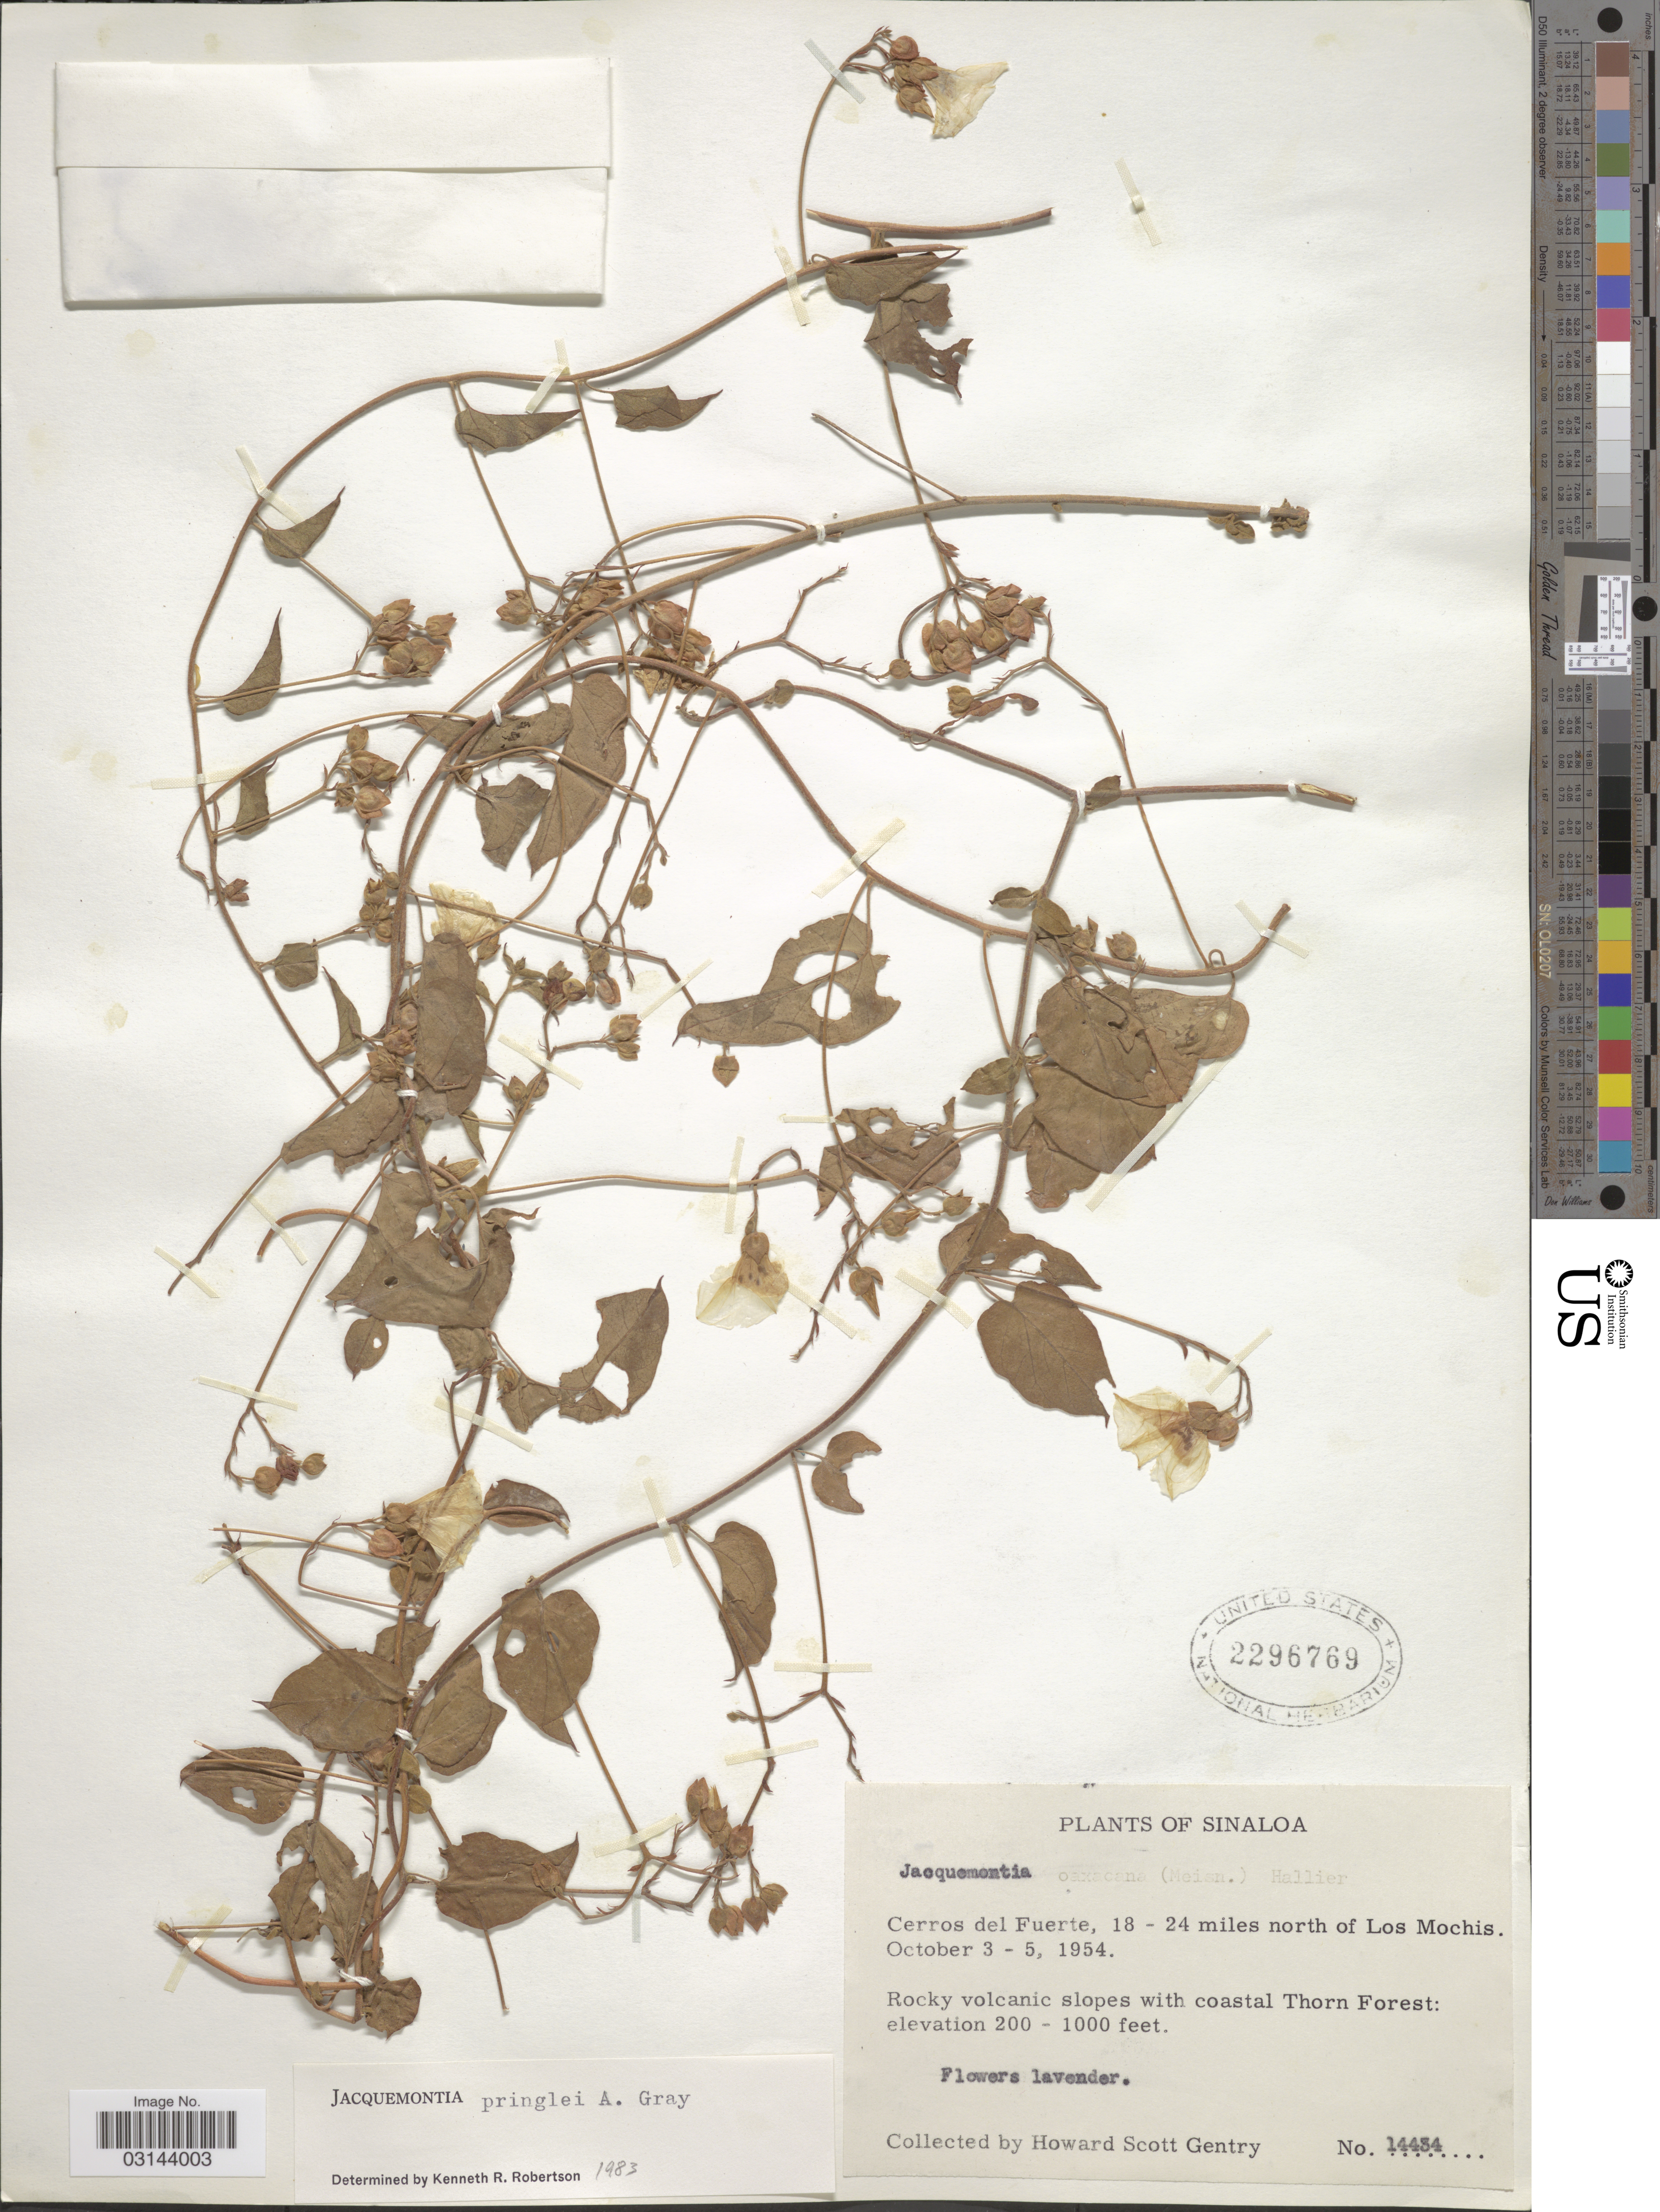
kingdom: Plantae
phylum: Tracheophyta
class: Magnoliopsida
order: Solanales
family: Convolvulaceae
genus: Jacquemontia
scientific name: Jacquemontia pringlei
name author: A. Gray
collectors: H. S. Gentry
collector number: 14434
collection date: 1954-10-03/1954-10-05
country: Mexico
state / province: Sinaloa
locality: Cerros del Fuerte, 18 - 24 miles north of Los Mochis.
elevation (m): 61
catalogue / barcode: US 2296769